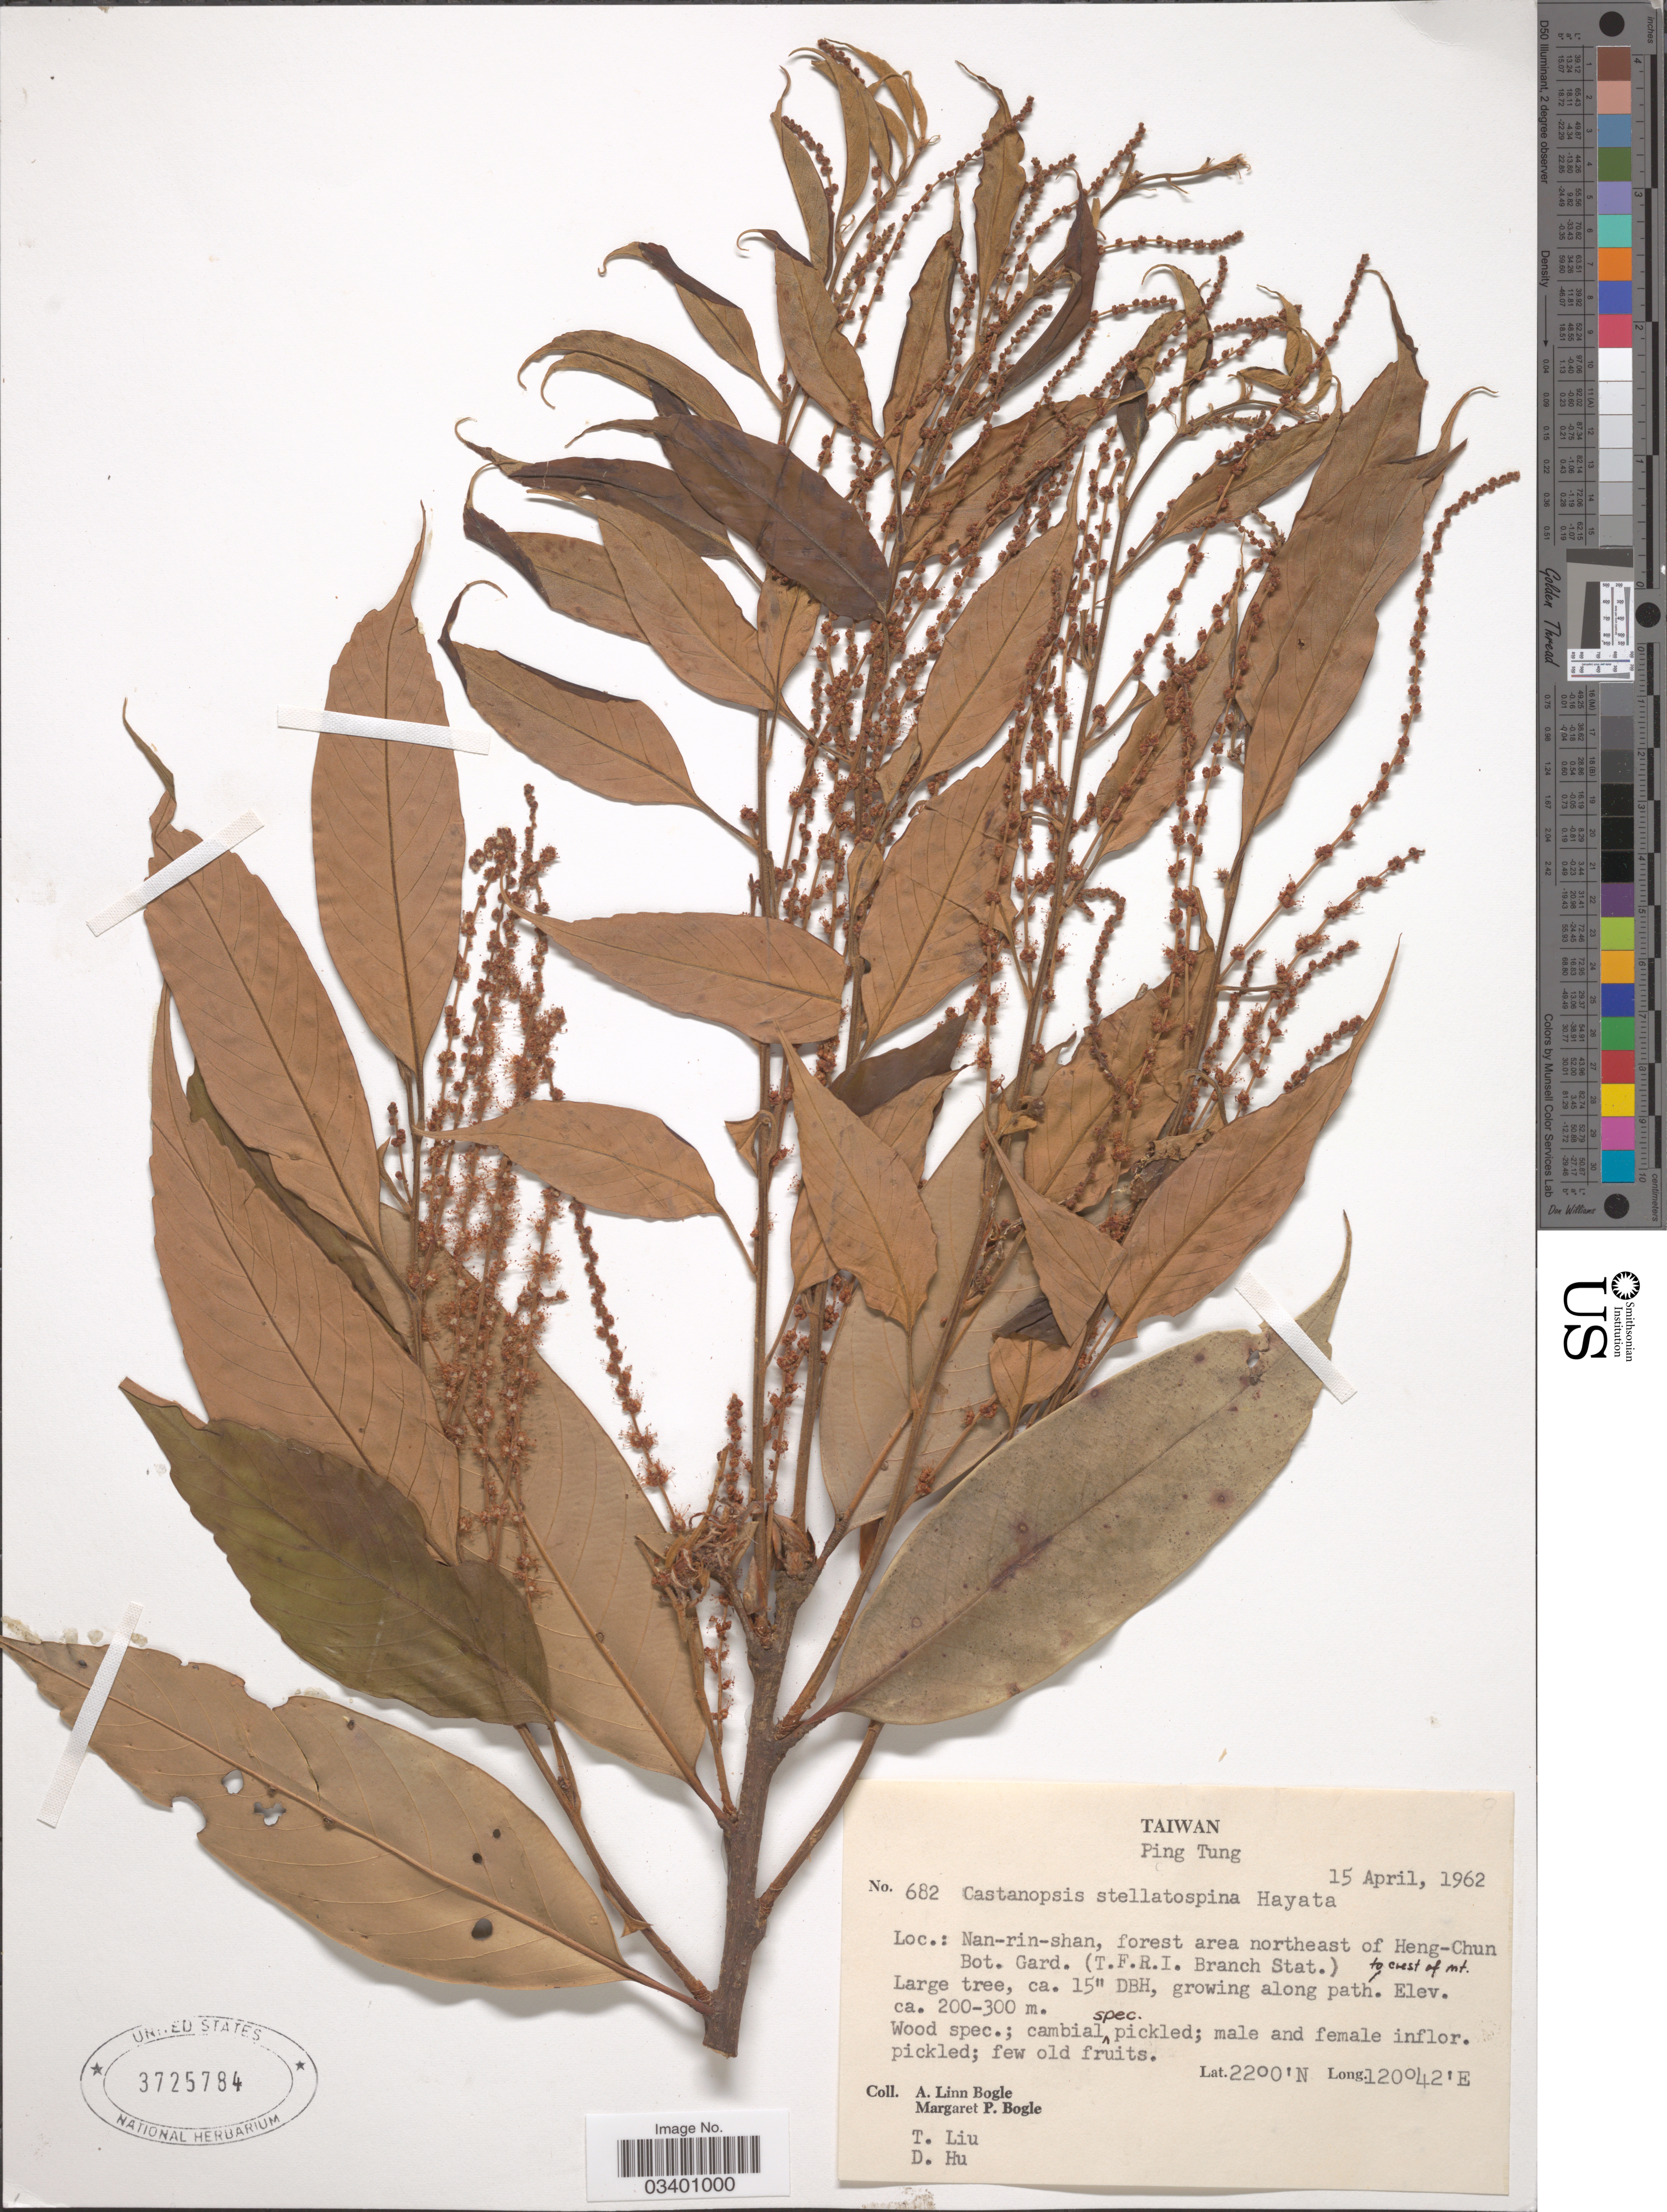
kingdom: Plantae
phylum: Tracheophyta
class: Magnoliopsida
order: Fagales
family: Fagaceae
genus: Castanopsis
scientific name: Castanopsis faberi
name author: Hance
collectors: Bogle, A.L., M. Bogle, T. Liu & D. Hu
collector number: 682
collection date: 1962-04-15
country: Taiwan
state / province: Pingtung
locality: Nan-rin-shan forest area northeast of Heng-Chun Bot. Gard. (T.F.R.I. Branch Stat.)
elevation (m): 200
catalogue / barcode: US 3725784